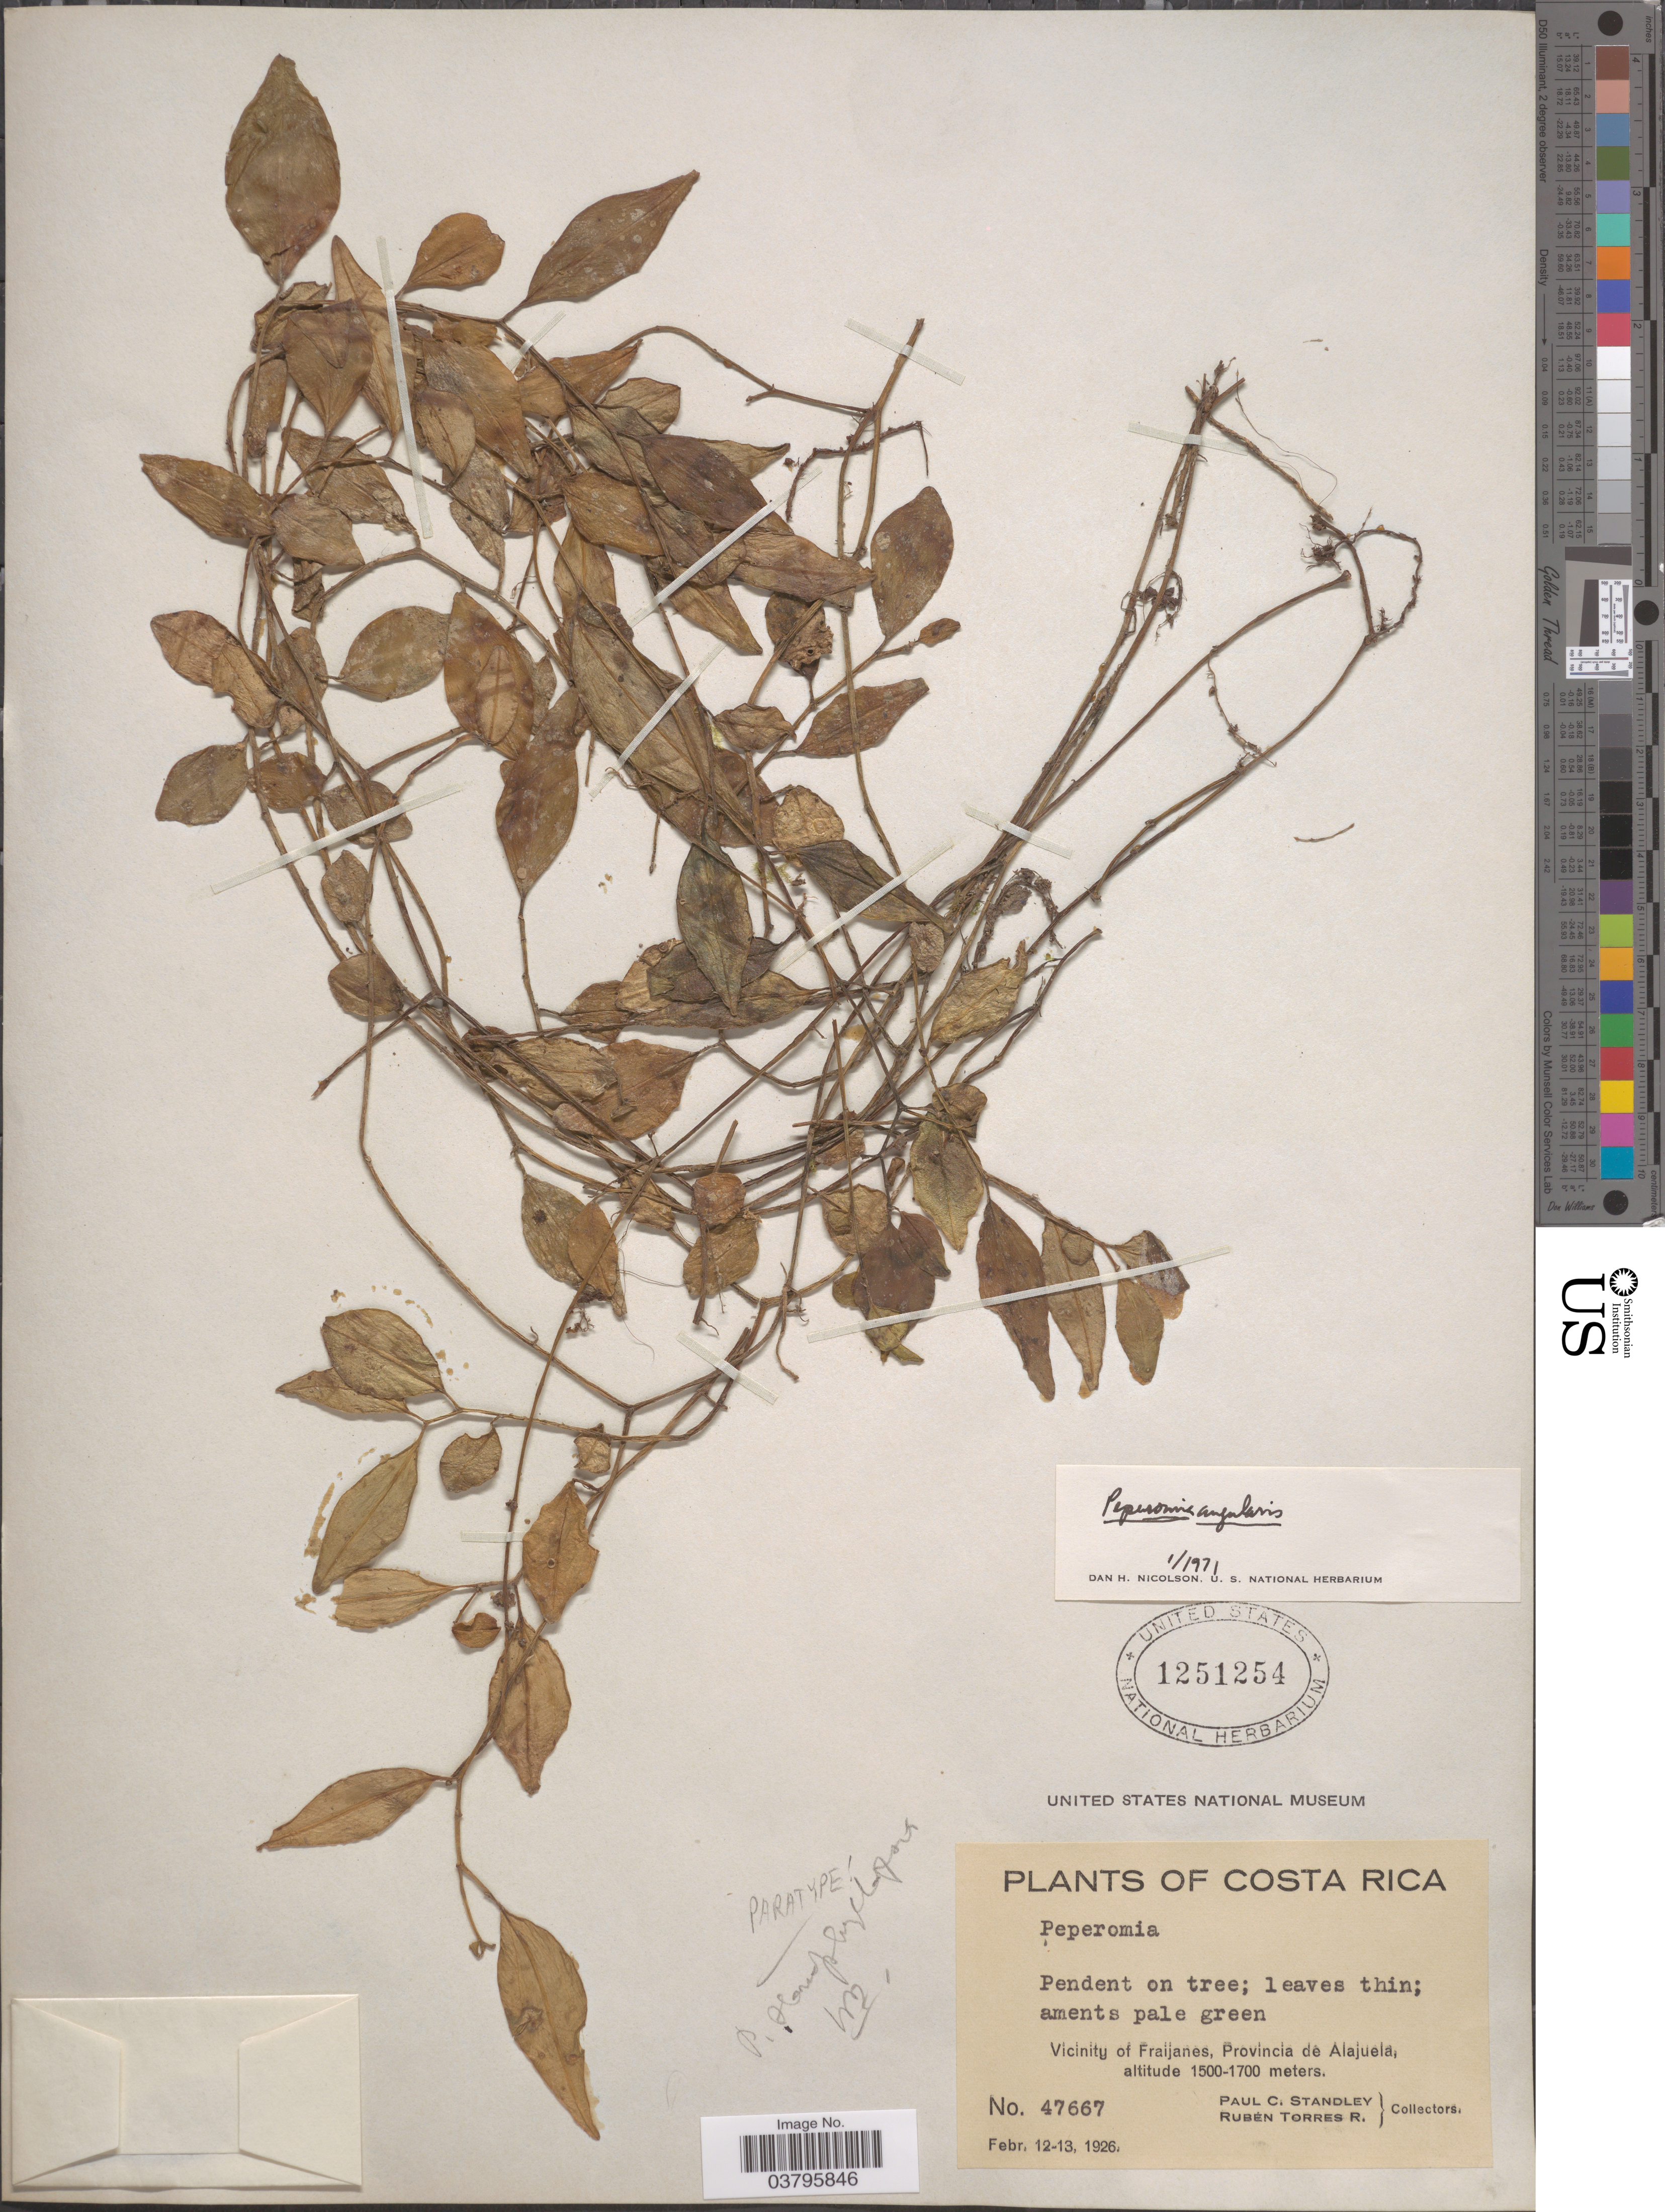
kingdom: Plantae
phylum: Tracheophyta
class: Magnoliopsida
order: Piperales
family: Piperaceae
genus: Peperomia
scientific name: Peperomia heterophylla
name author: Miq.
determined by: Jiménez, José Estaban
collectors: P. C. Standley & R. Torres R.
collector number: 47667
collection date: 1926-02-12/1926-02-13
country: Costa Rica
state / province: Alajuela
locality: Vicinity of Fraijanes.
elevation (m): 1500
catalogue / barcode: US 1251254